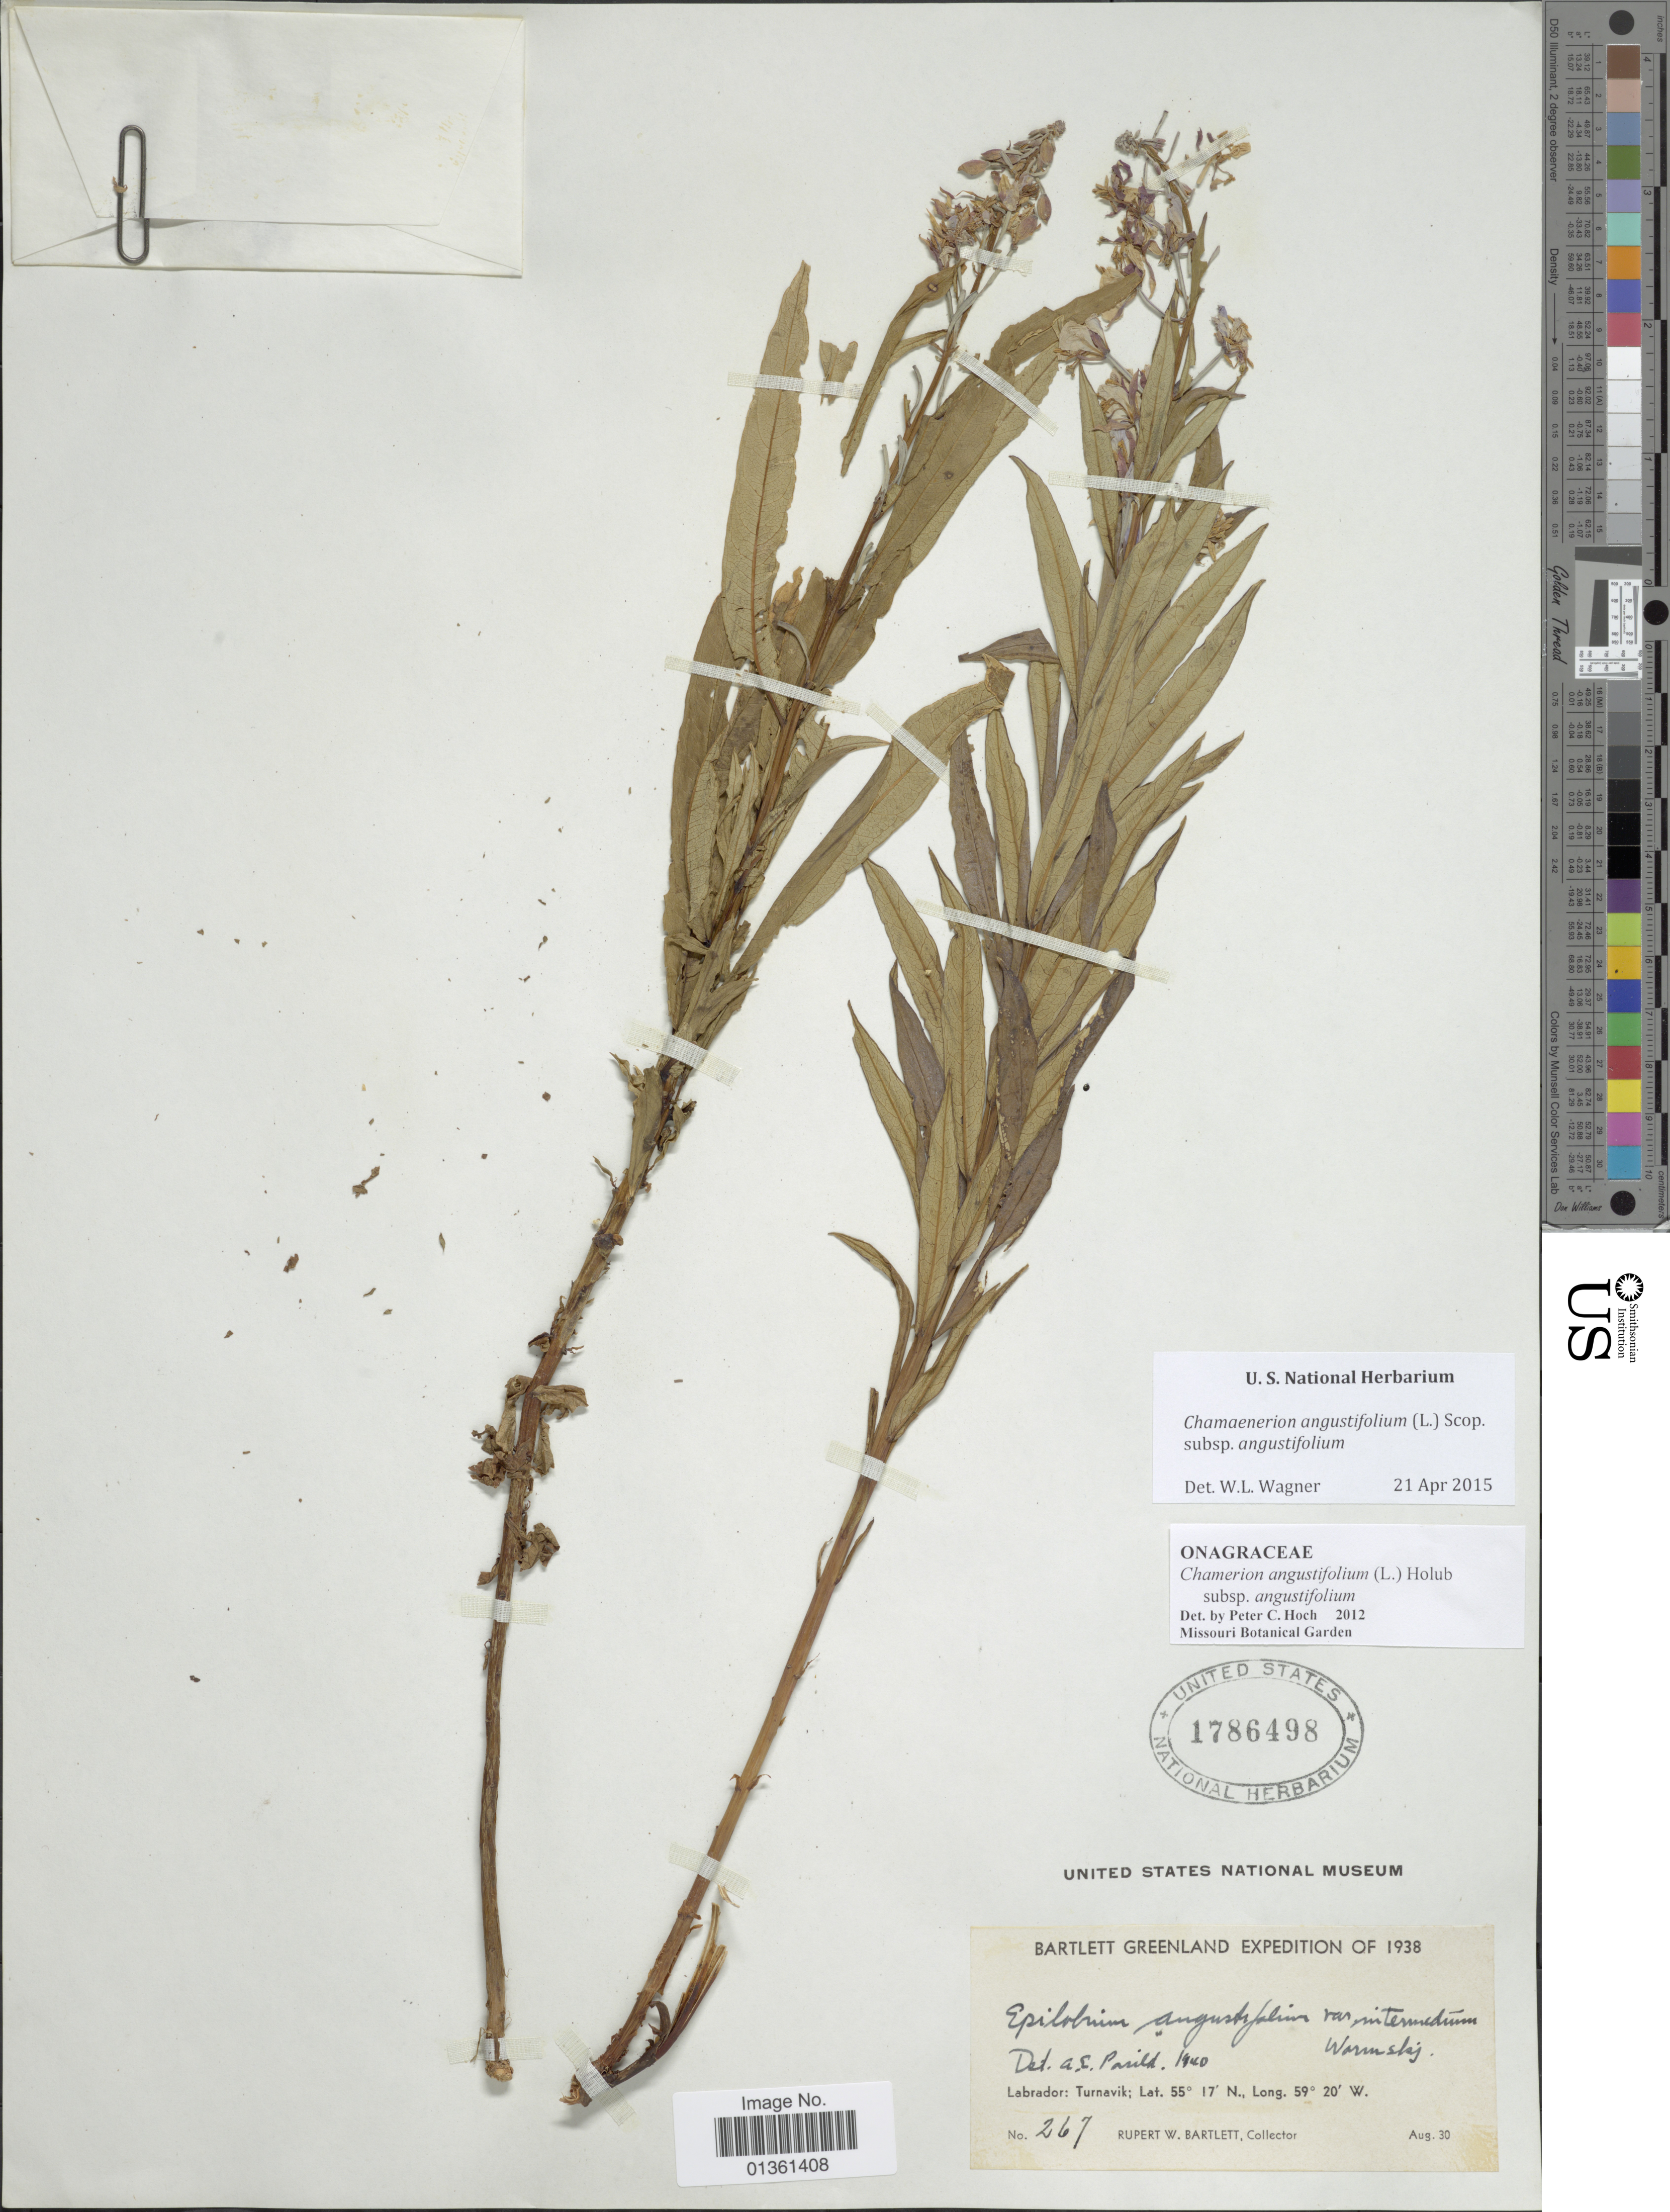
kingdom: Plantae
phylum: Tracheophyta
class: Magnoliopsida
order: Myrtales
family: Onagraceae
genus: Chamaenerion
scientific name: Chamaenerion angustifolium subsp. angustifolium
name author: (L.) Scop.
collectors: R. Bartlett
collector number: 267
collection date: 1938-08-30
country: Canada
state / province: Newfoundland and Labrador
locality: Labrador: Turnavik.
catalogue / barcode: US 1786498